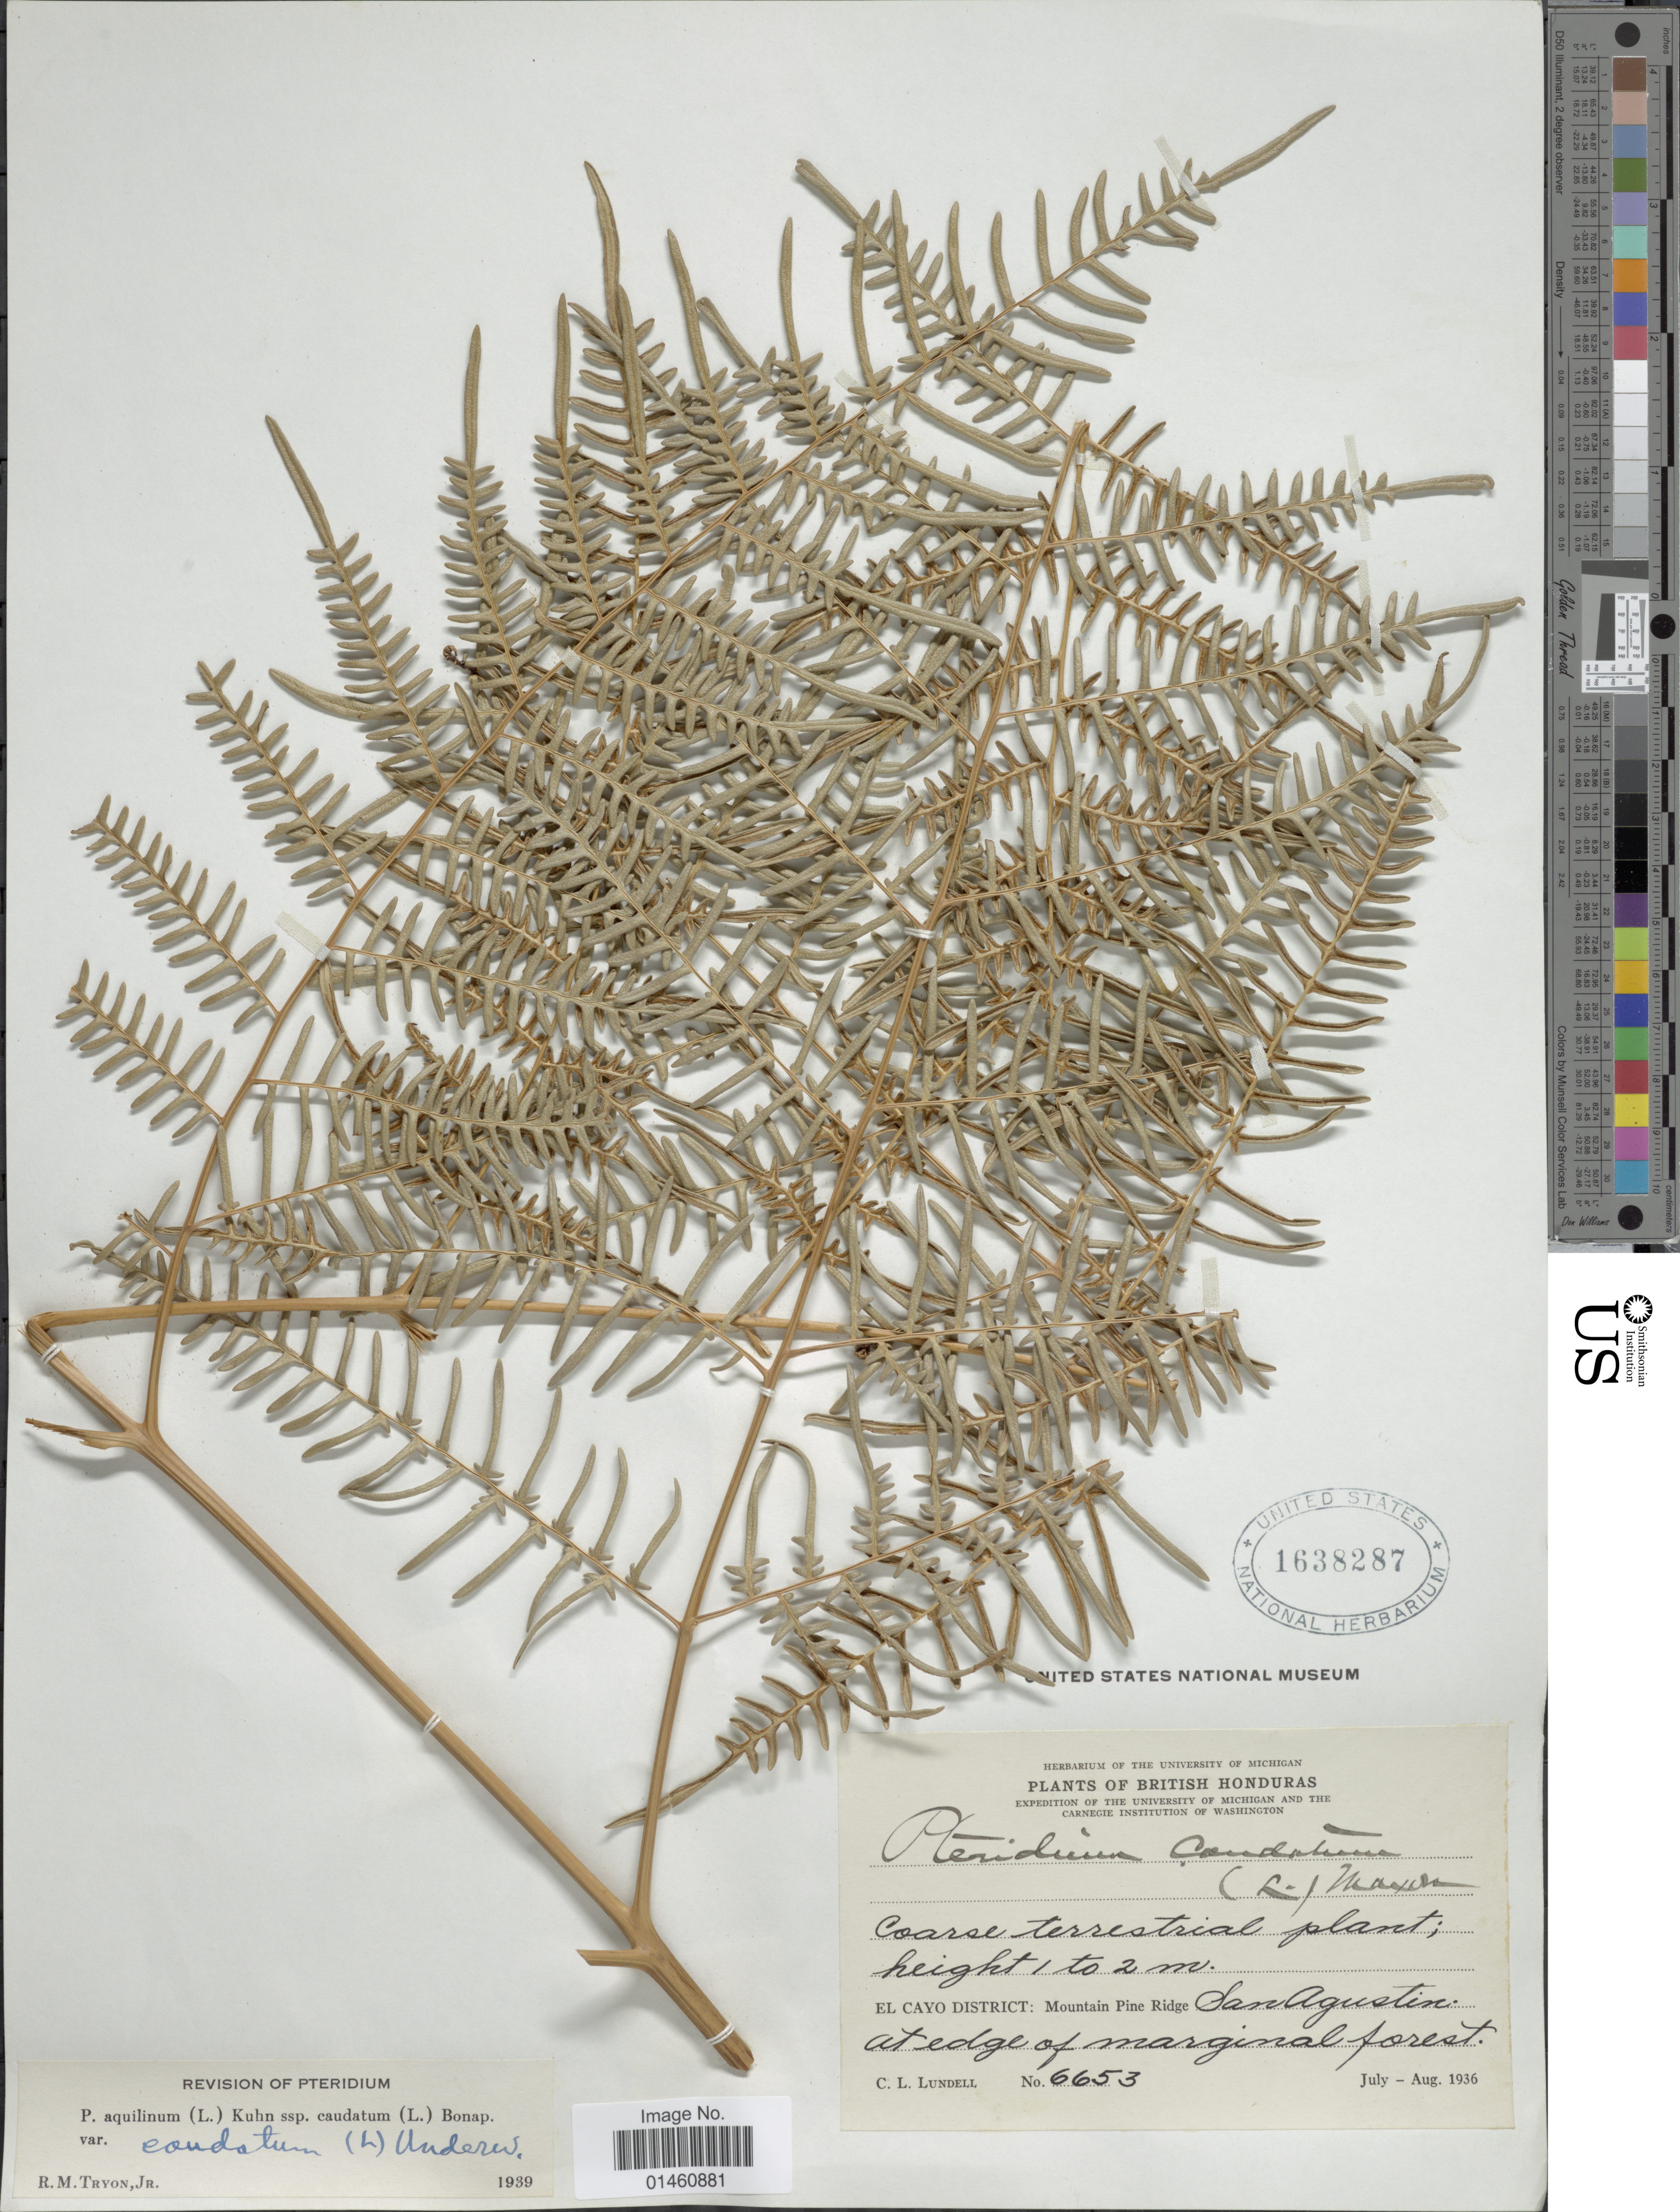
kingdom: Plantae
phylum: Tracheophyta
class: Polypodiopsida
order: Polypodiales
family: Dennstaedtiaceae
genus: Pteridium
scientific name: Pteridium caudatum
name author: (L.) Maxon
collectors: C. L. Lundell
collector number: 6653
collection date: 1936-07/1936-08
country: Belize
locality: British Honduras, El Cayo District: Mountain Pine Ridge San Augustin, at edge of marginal forest.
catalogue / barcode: US 1638287